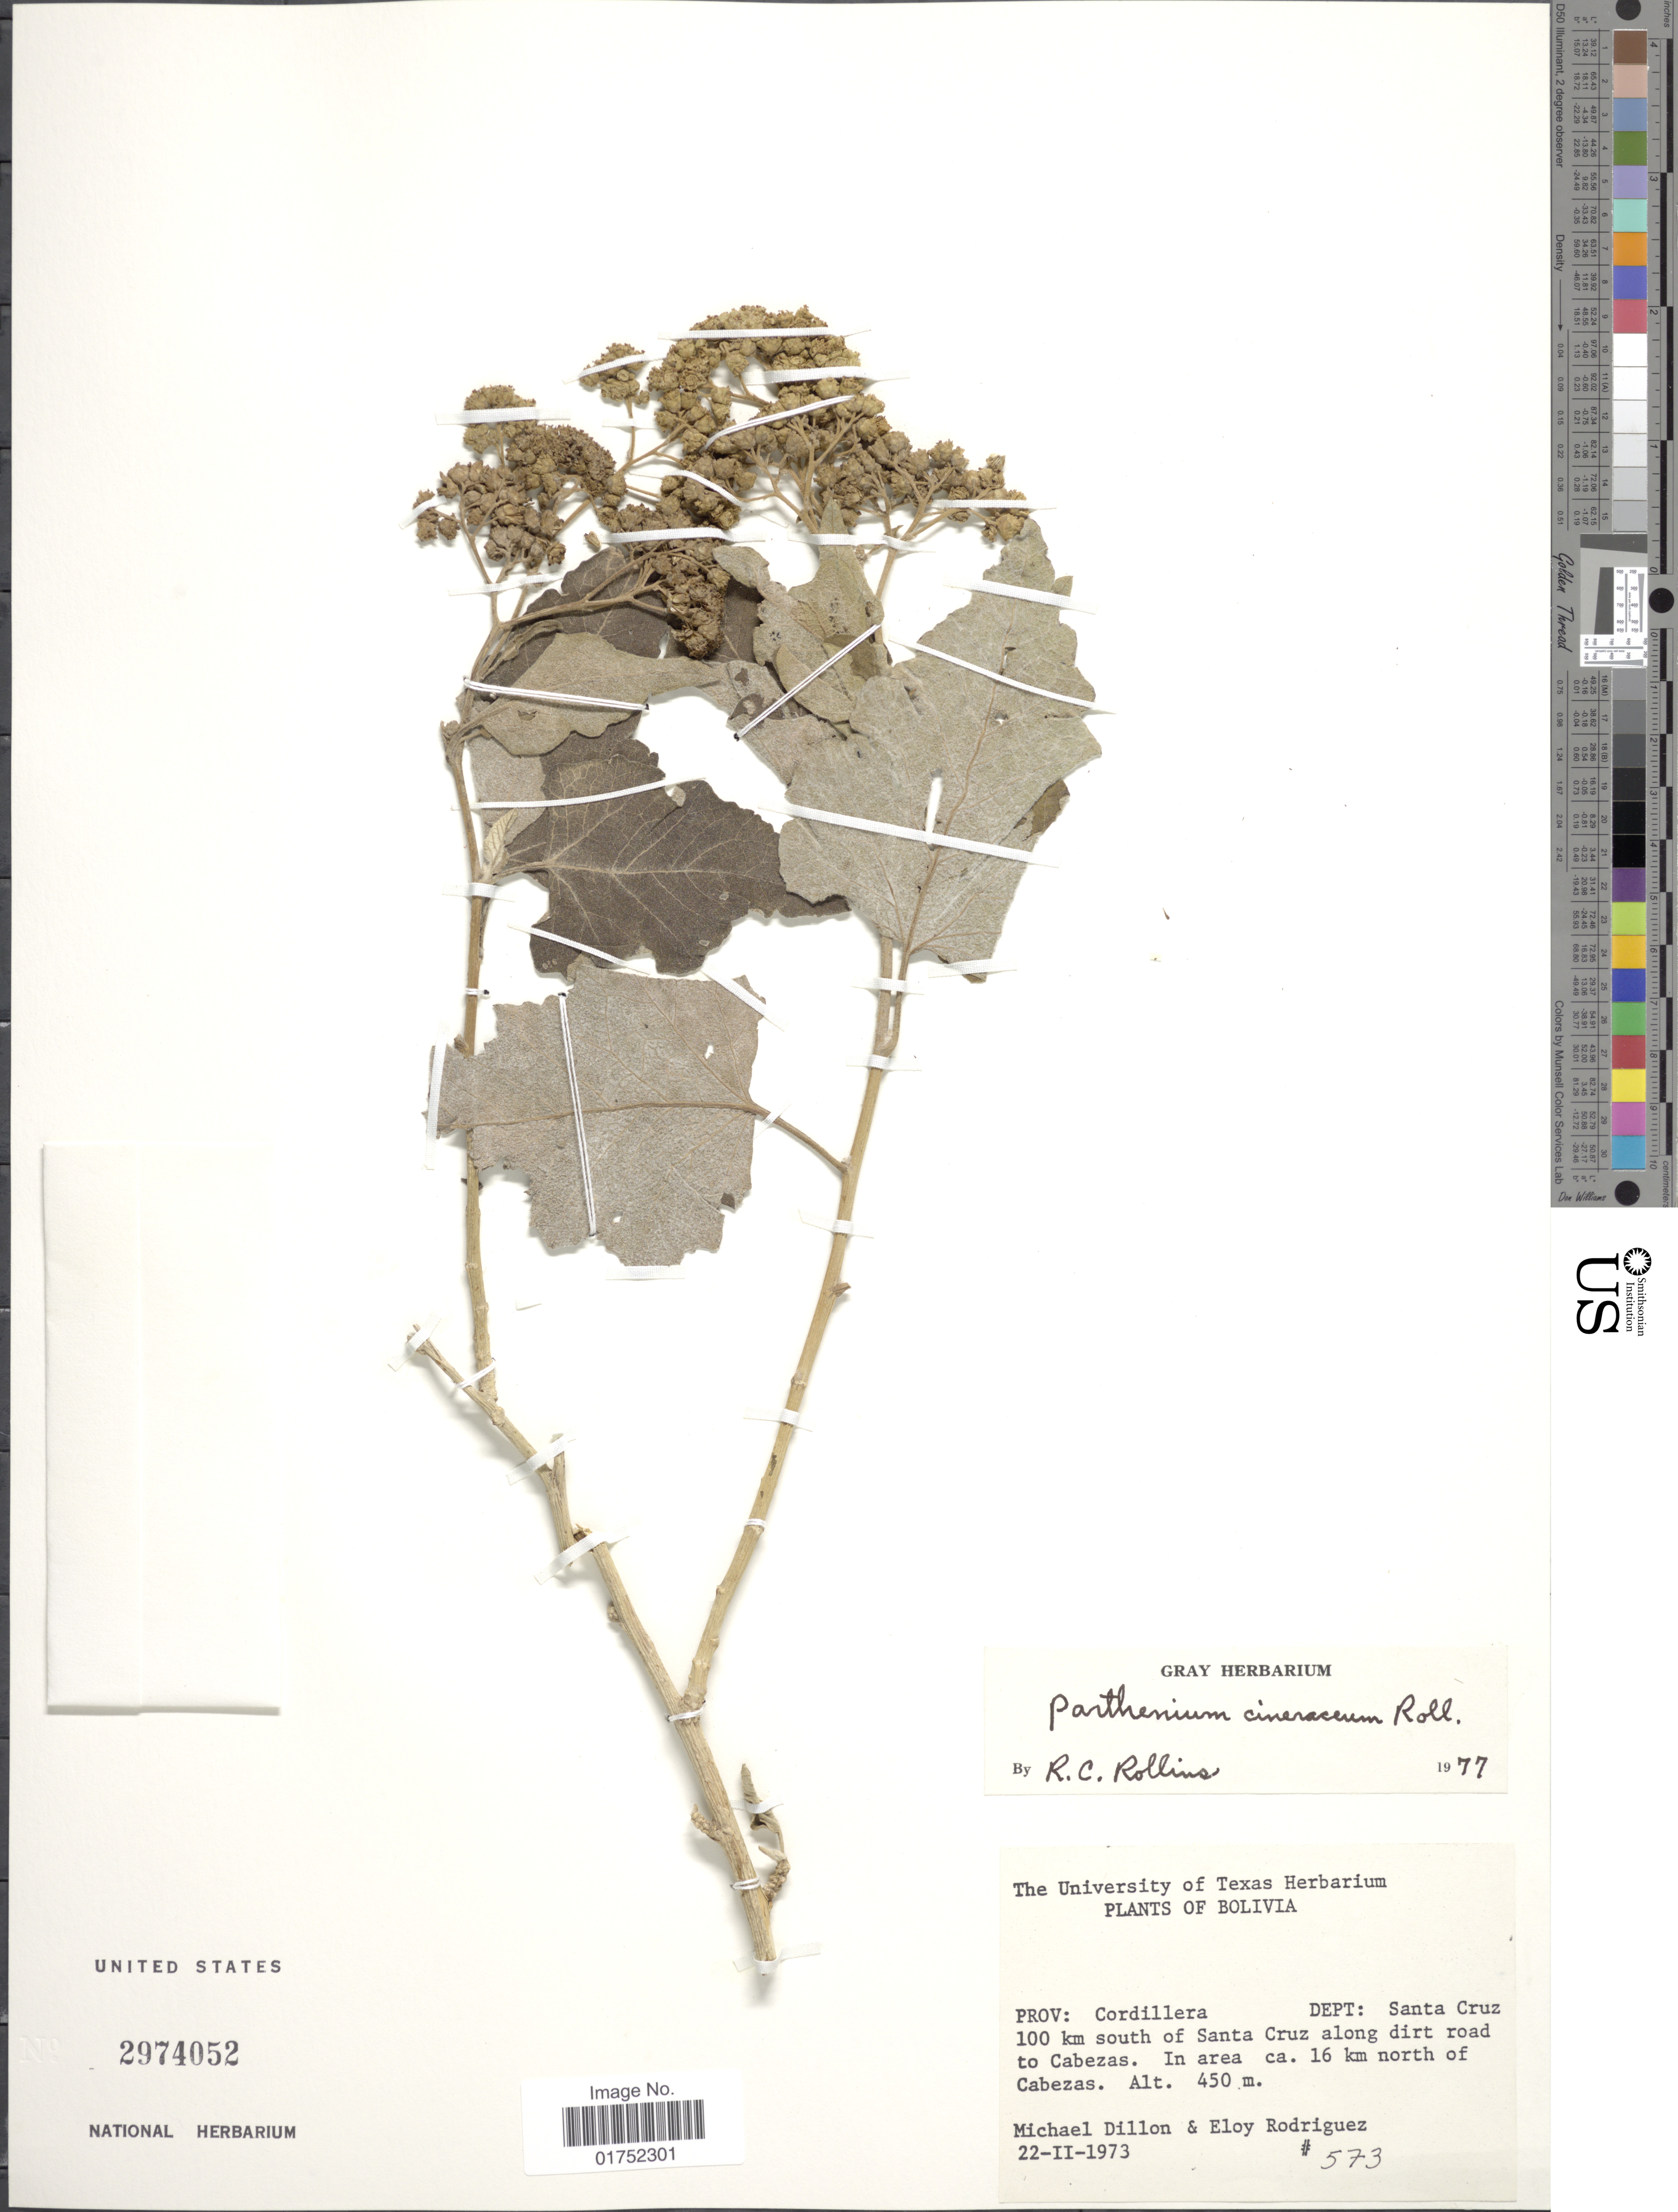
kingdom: Plantae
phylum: Tracheophyta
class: Magnoliopsida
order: Asterales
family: Asteraceae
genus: Parthenium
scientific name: Parthenium cineraceum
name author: Roll.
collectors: M. O. Dillon & E. Rodriguez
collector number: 573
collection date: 1973-02-22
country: Bolivia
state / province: Santa Cruz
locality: Prov. Cordillera, 100 km south of Santa Cruz along dirt road to Cabezas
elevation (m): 450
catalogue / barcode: US 2974052